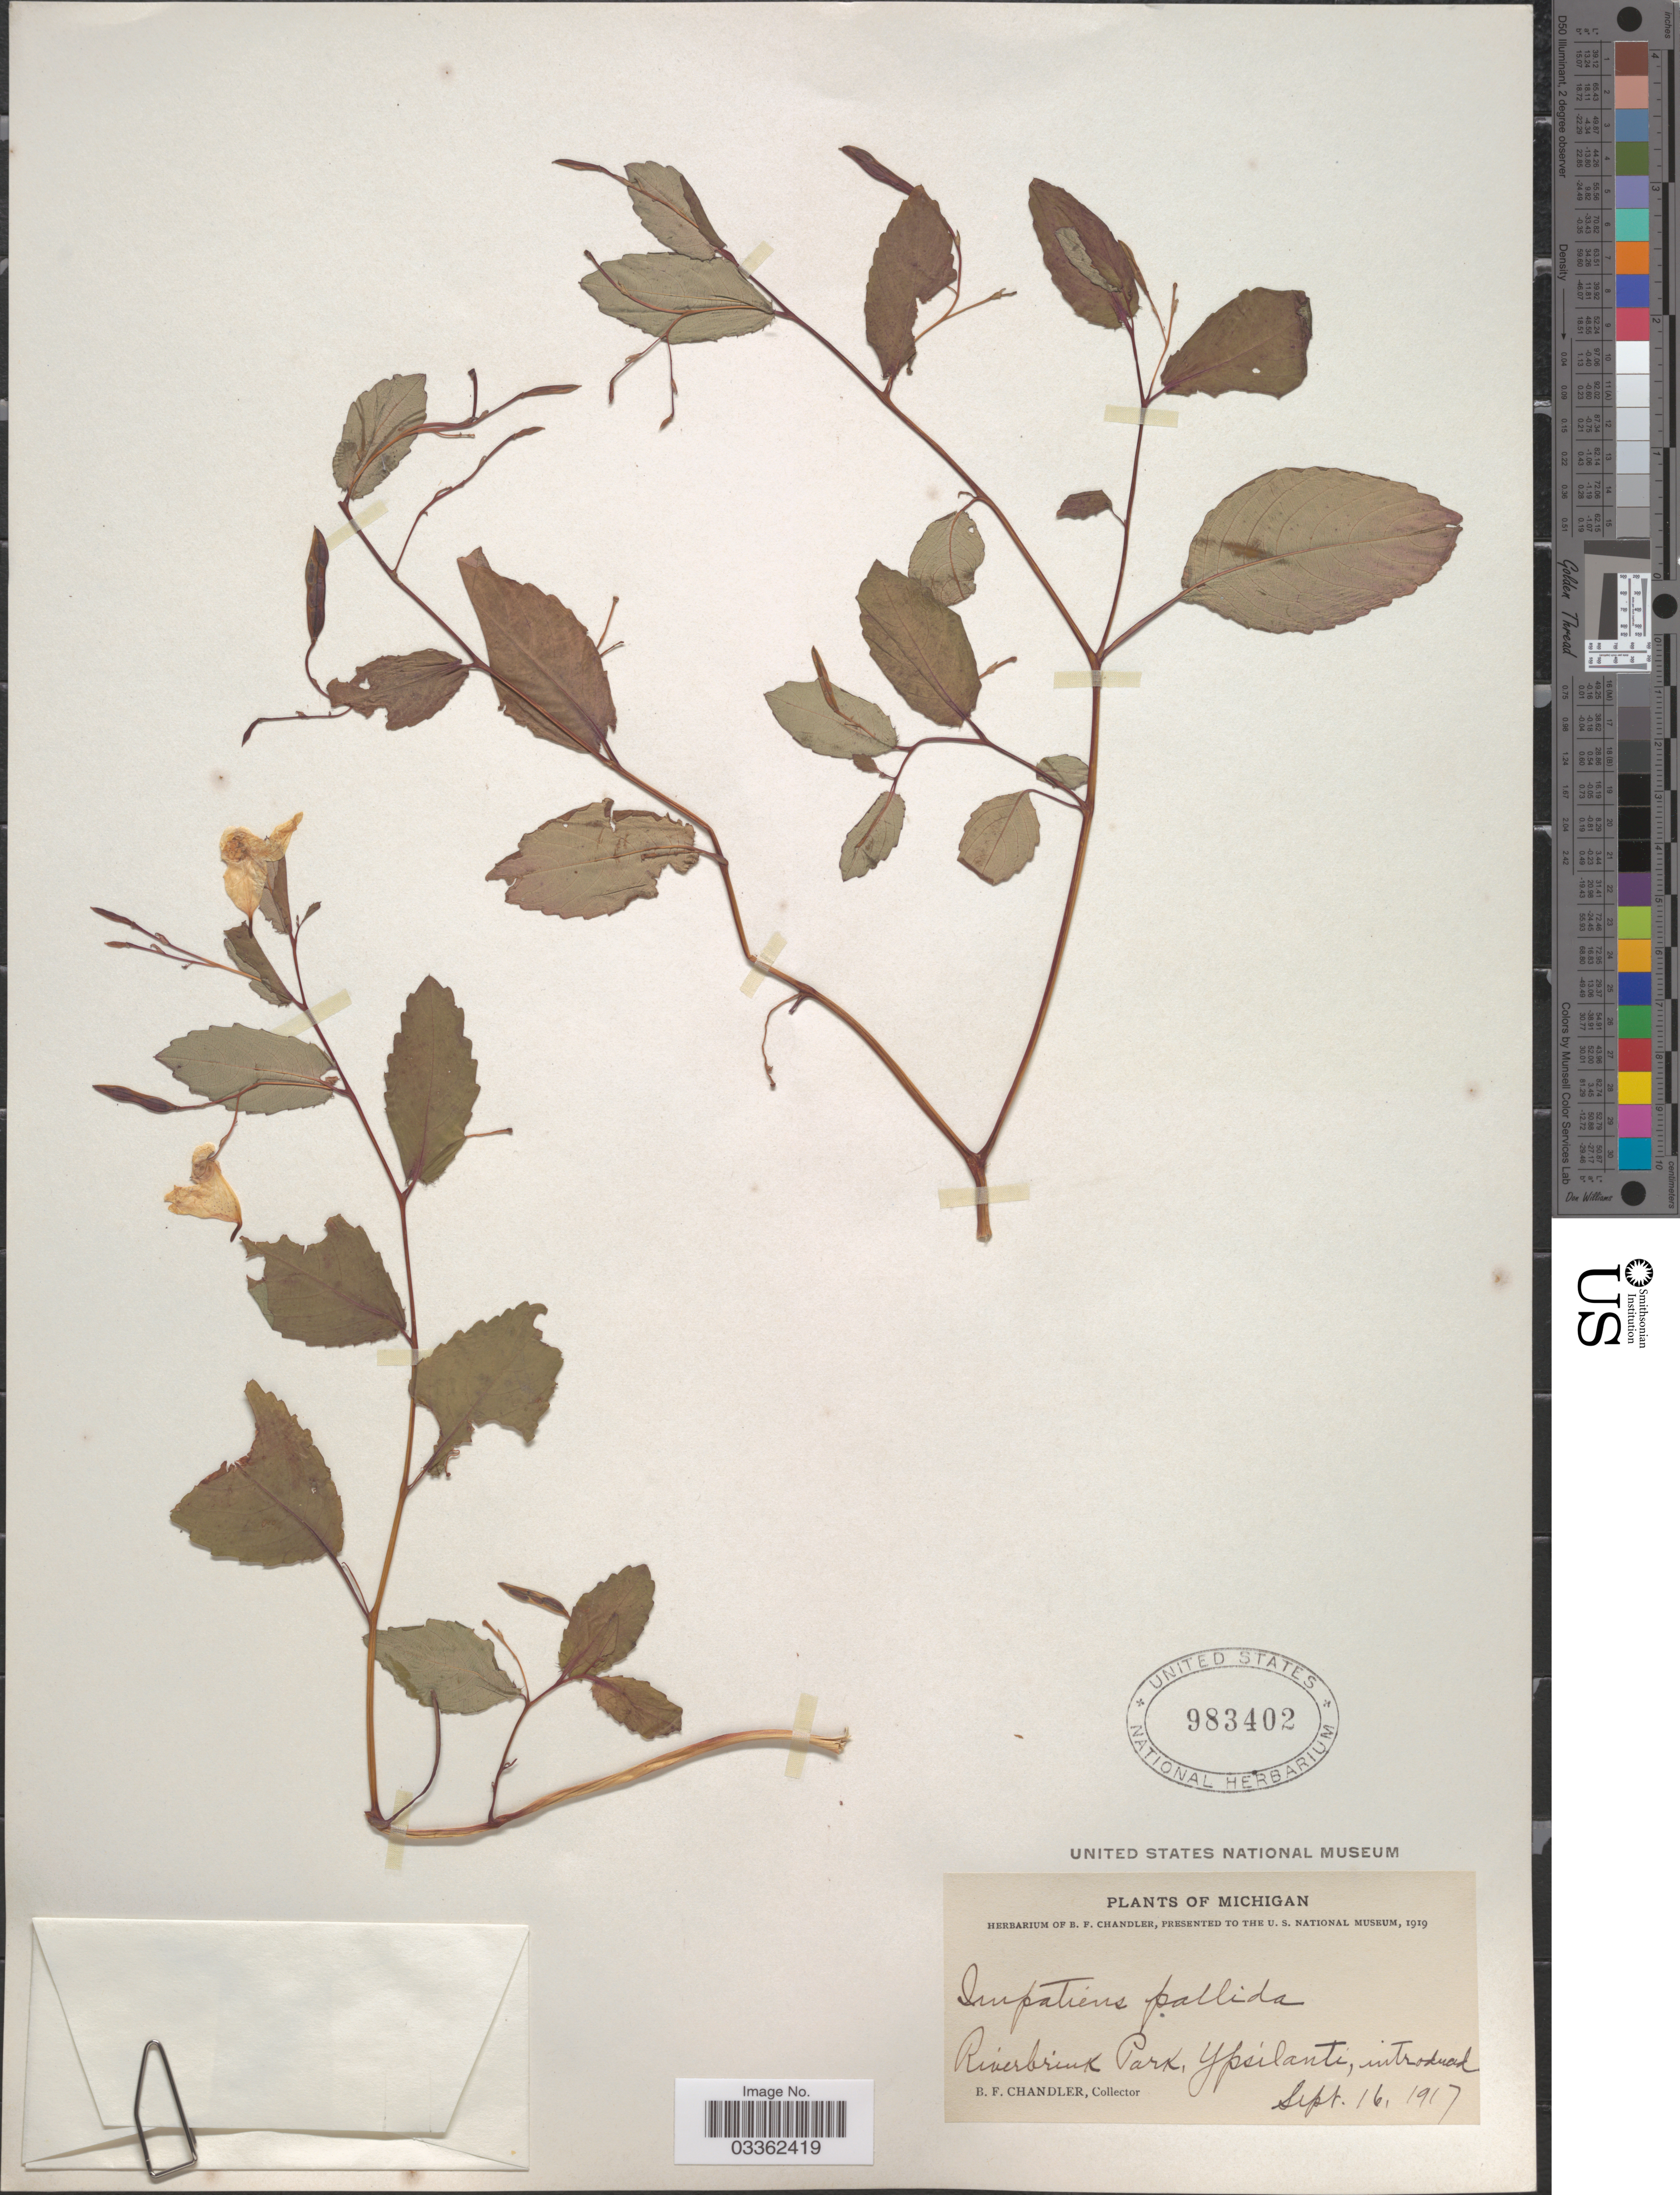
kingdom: Plantae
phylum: Tracheophyta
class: Magnoliopsida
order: Ericales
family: Balsaminaceae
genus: Impatiens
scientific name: Impatiens pallida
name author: Nutt.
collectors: B. F. Chandler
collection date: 1917-09-16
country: United States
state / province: Michigan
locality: Riverbank Park, Ypsilanti.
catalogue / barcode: US 983402